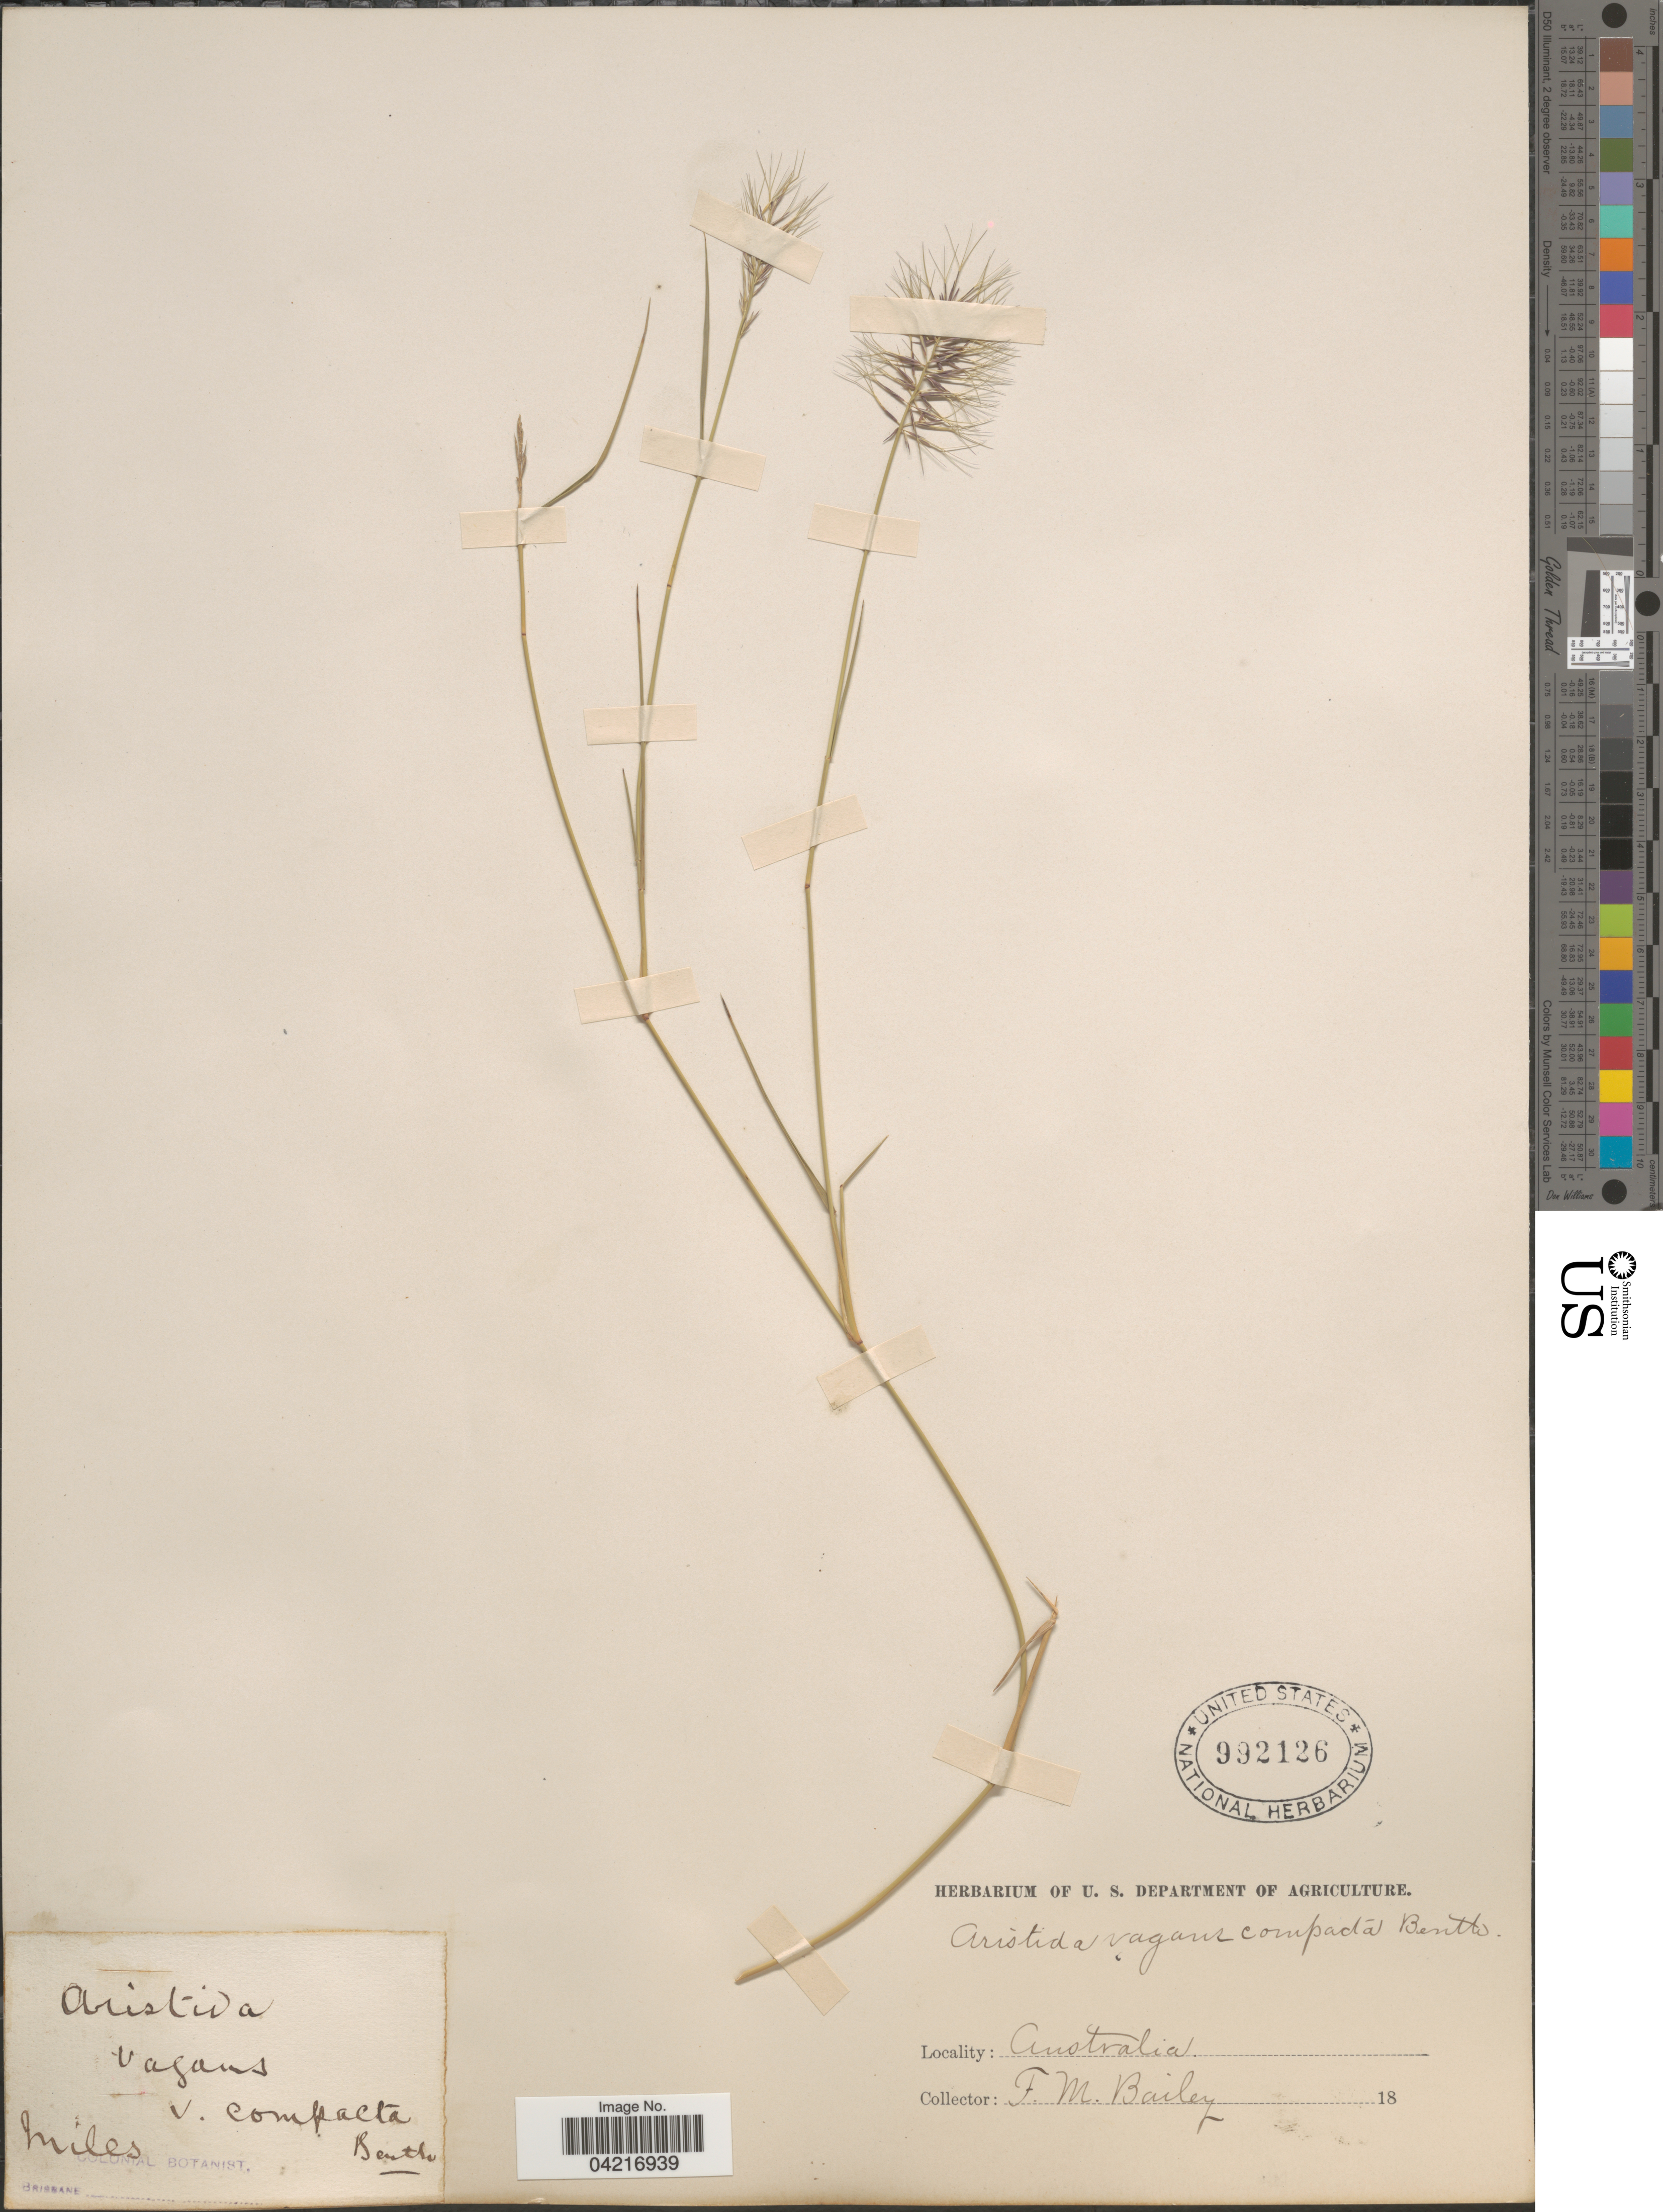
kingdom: Plantae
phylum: Tracheophyta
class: Liliopsida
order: Poales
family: Poaceae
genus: Aristida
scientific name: Aristida vagans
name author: Cav.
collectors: F. M. Bailey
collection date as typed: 18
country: Australia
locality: Miles [unsure placement].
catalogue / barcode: US 992126